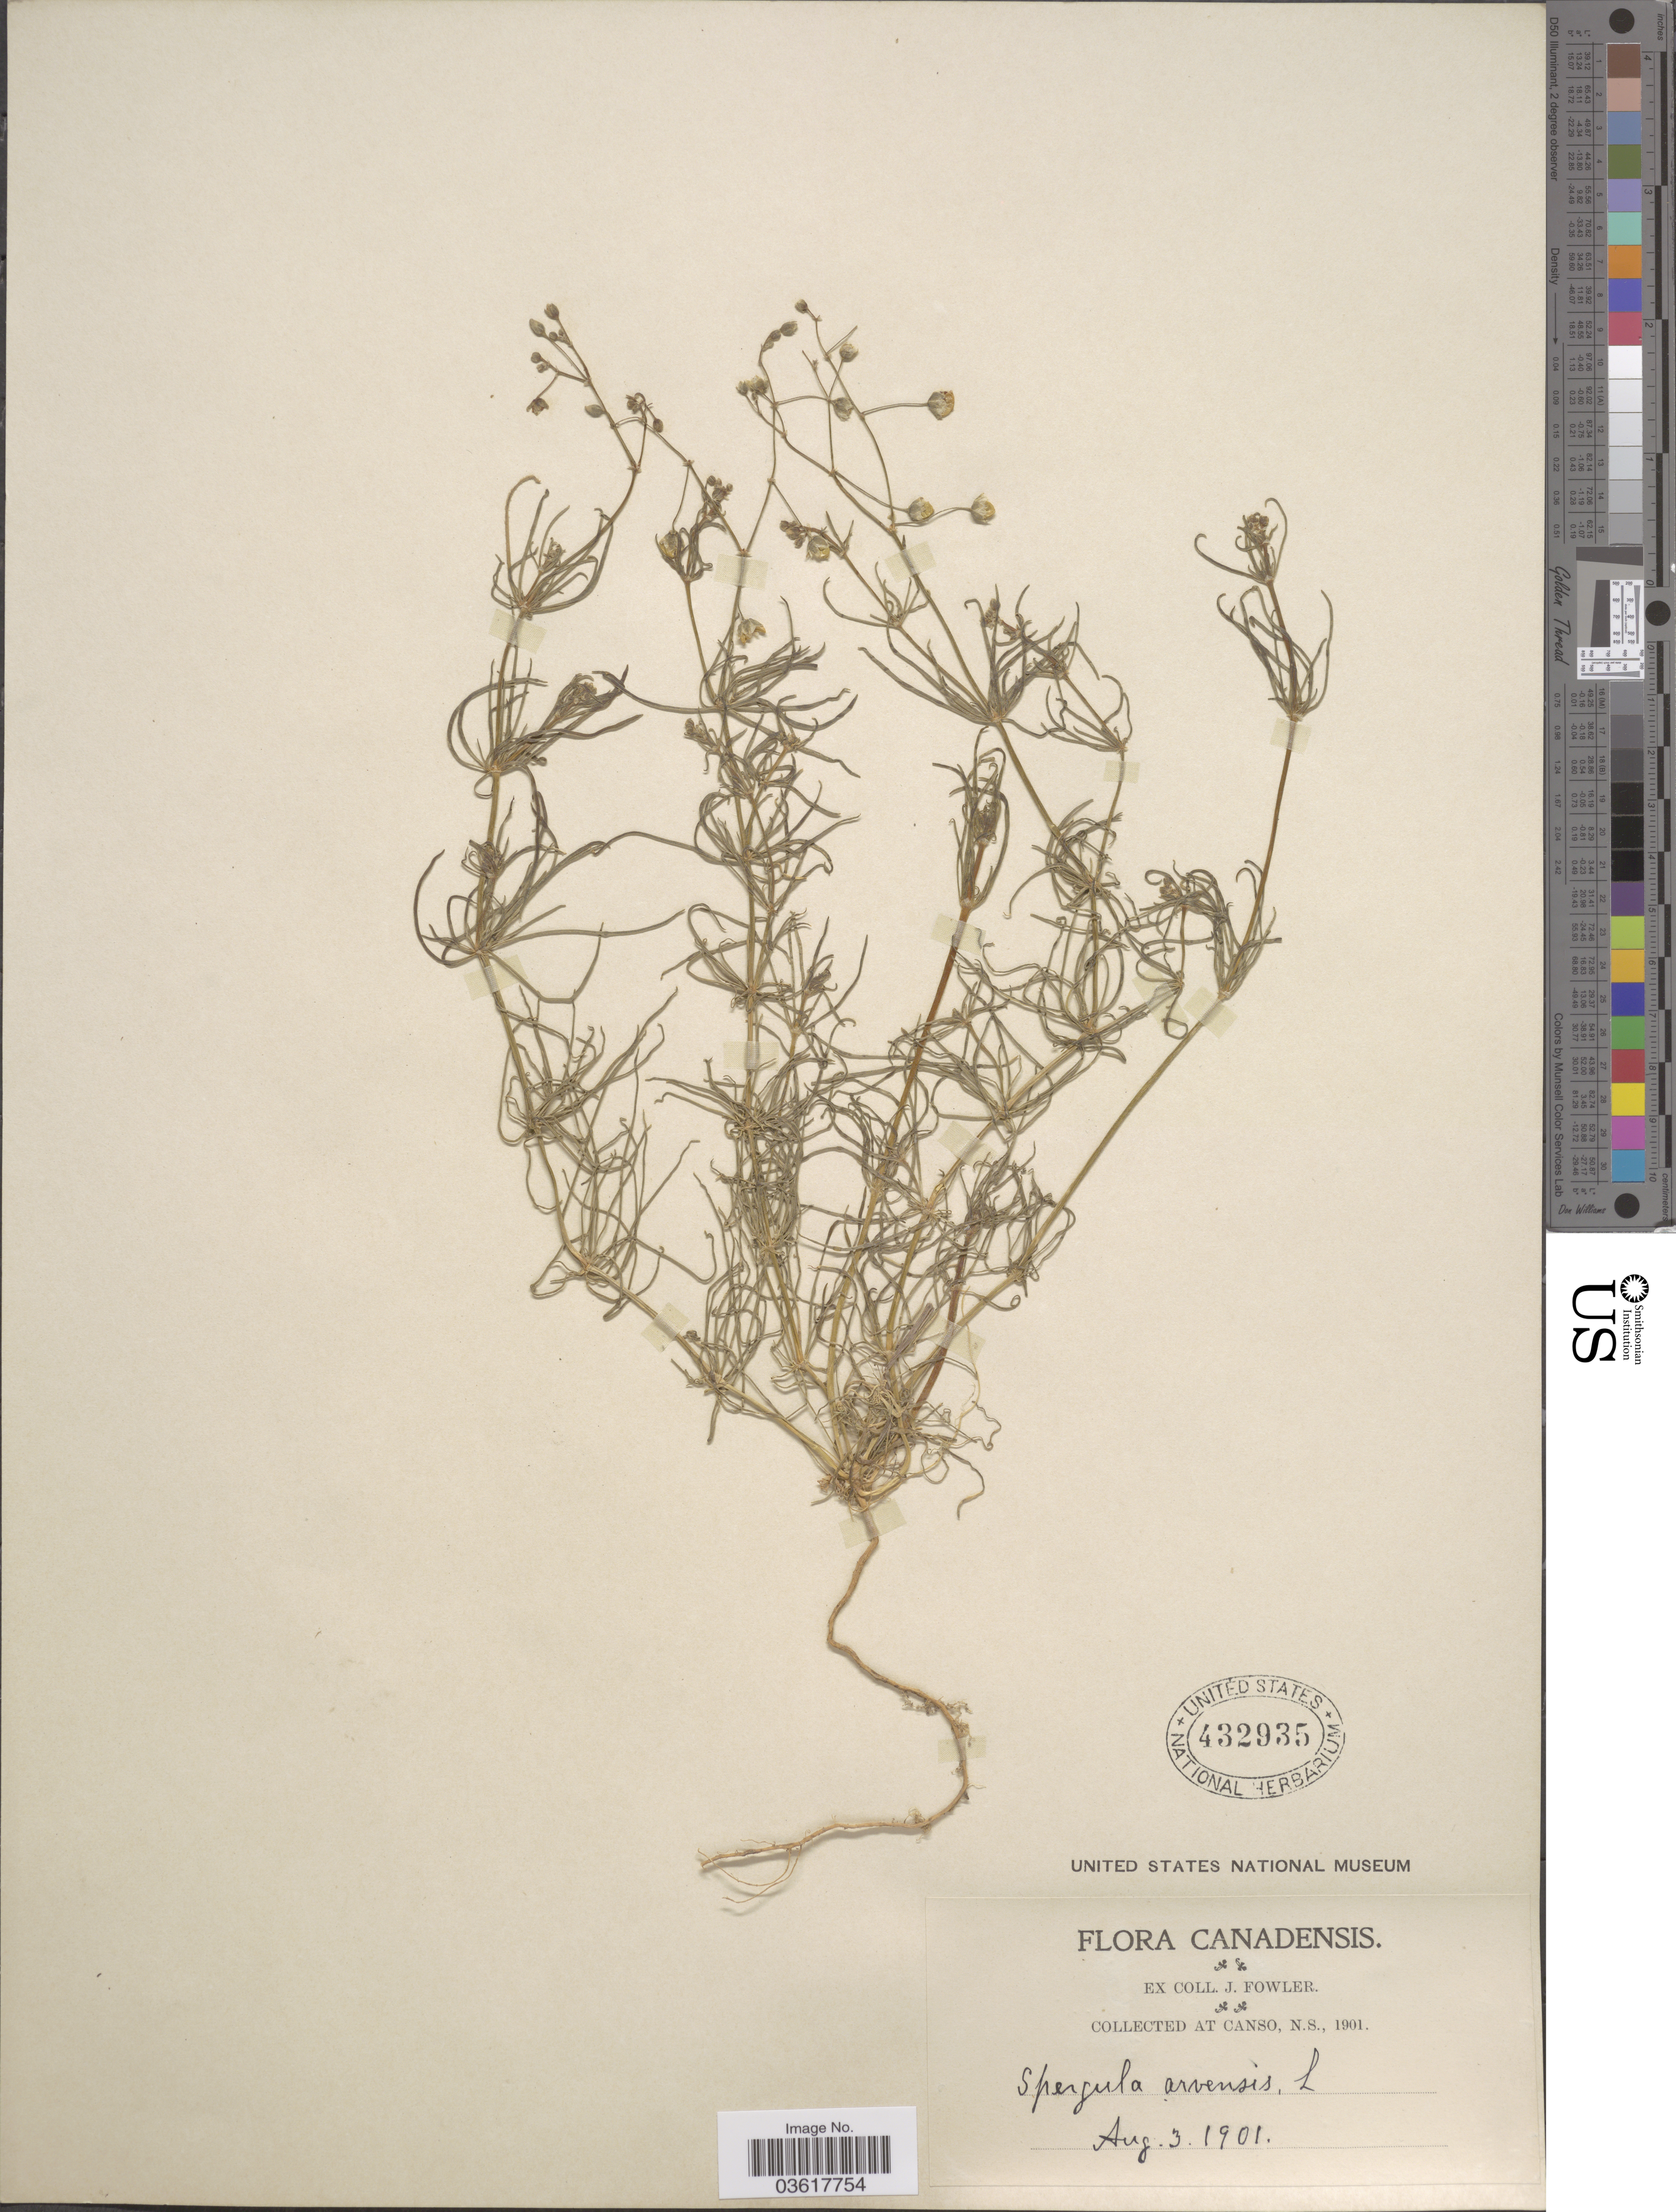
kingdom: Plantae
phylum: Tracheophyta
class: Magnoliopsida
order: Caryophyllales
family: Caryophyllaceae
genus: Spergula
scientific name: Spergula arvensis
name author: L.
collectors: J. Fowler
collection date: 1901-08-03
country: Canada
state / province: Nova Scotia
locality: Canso.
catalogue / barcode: US 432935